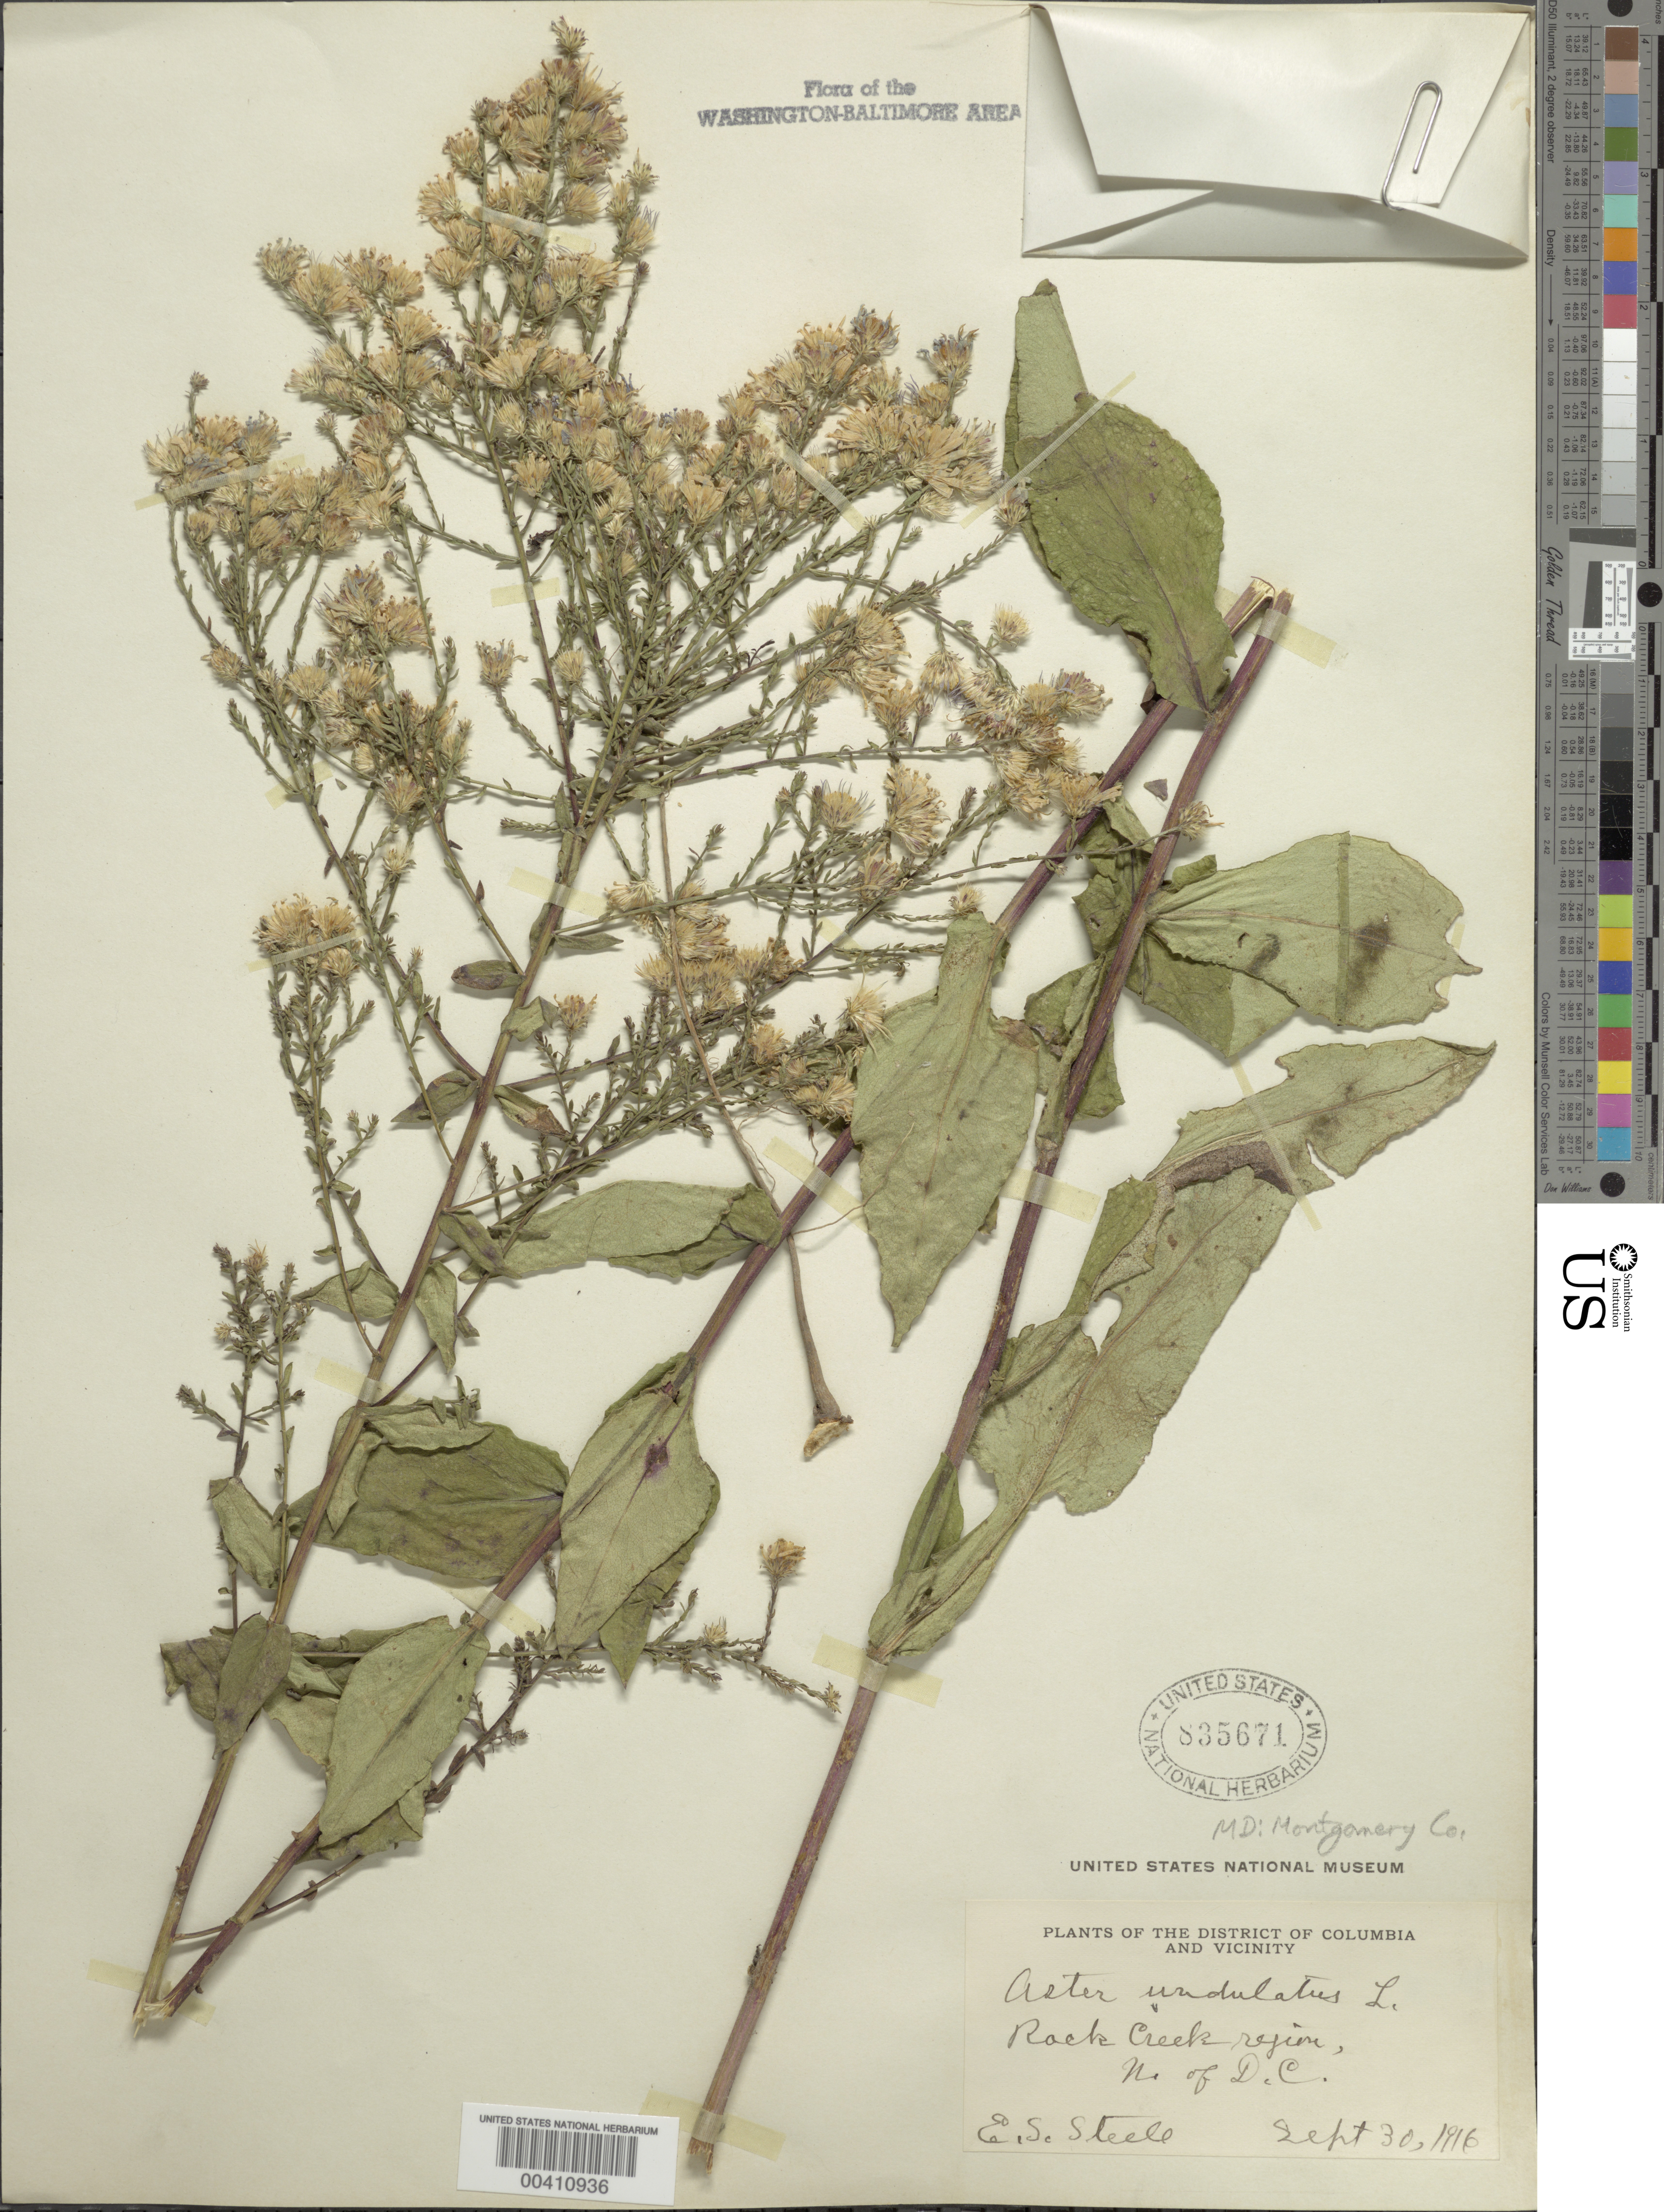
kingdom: Plantae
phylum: Tracheophyta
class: Magnoliopsida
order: Asterales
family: Asteraceae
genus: Symphyotrichum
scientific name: Symphyotrichum undulatum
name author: (L.) G.L. Nesom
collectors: E. Steele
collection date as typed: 30 Sep 1916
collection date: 1916-09-30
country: United States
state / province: Maryland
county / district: Montgomery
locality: Rock Creek Region Rock Creek Park & vicinity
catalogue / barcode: US 835671